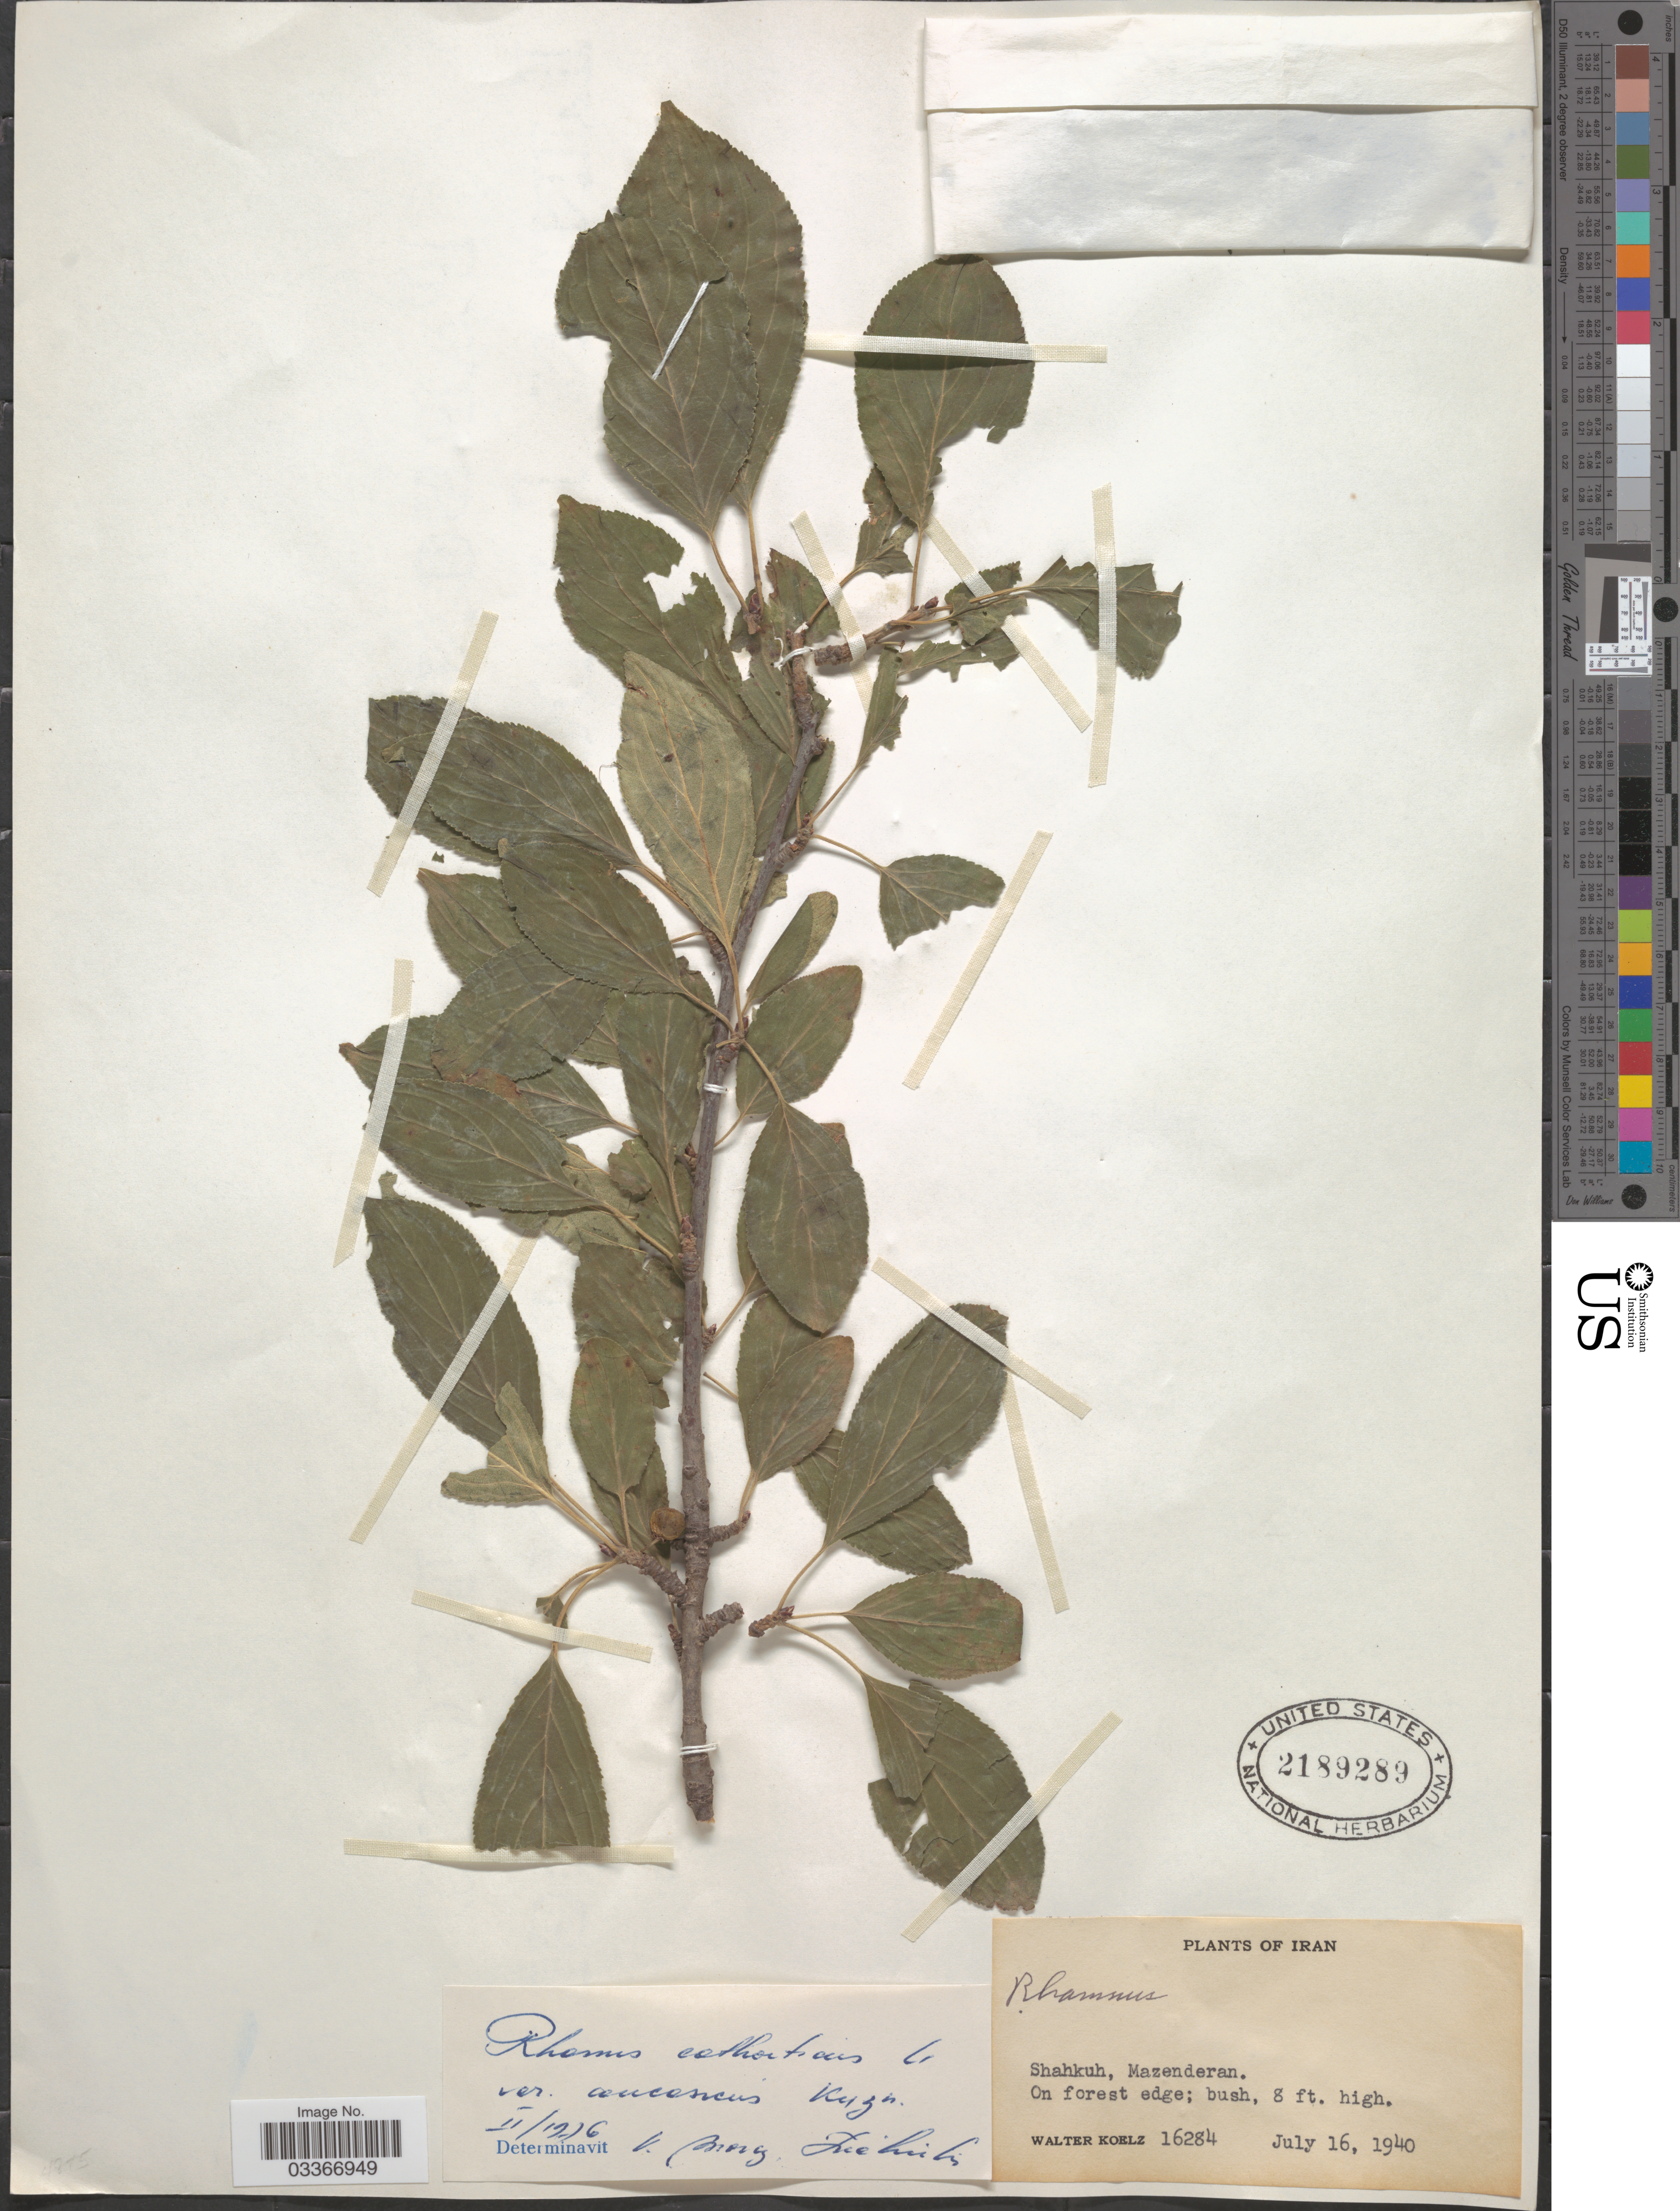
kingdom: Plantae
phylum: Tracheophyta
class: Magnoliopsida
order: Rosales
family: Rhamnaceae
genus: Rhamnus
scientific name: Rhamnus erythroxylon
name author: Pall.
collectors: W. N. Koelz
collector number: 16284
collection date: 1940-07-16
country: Iran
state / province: Mazandaran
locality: Shahkuh, Mazenderan.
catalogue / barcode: US 2189289